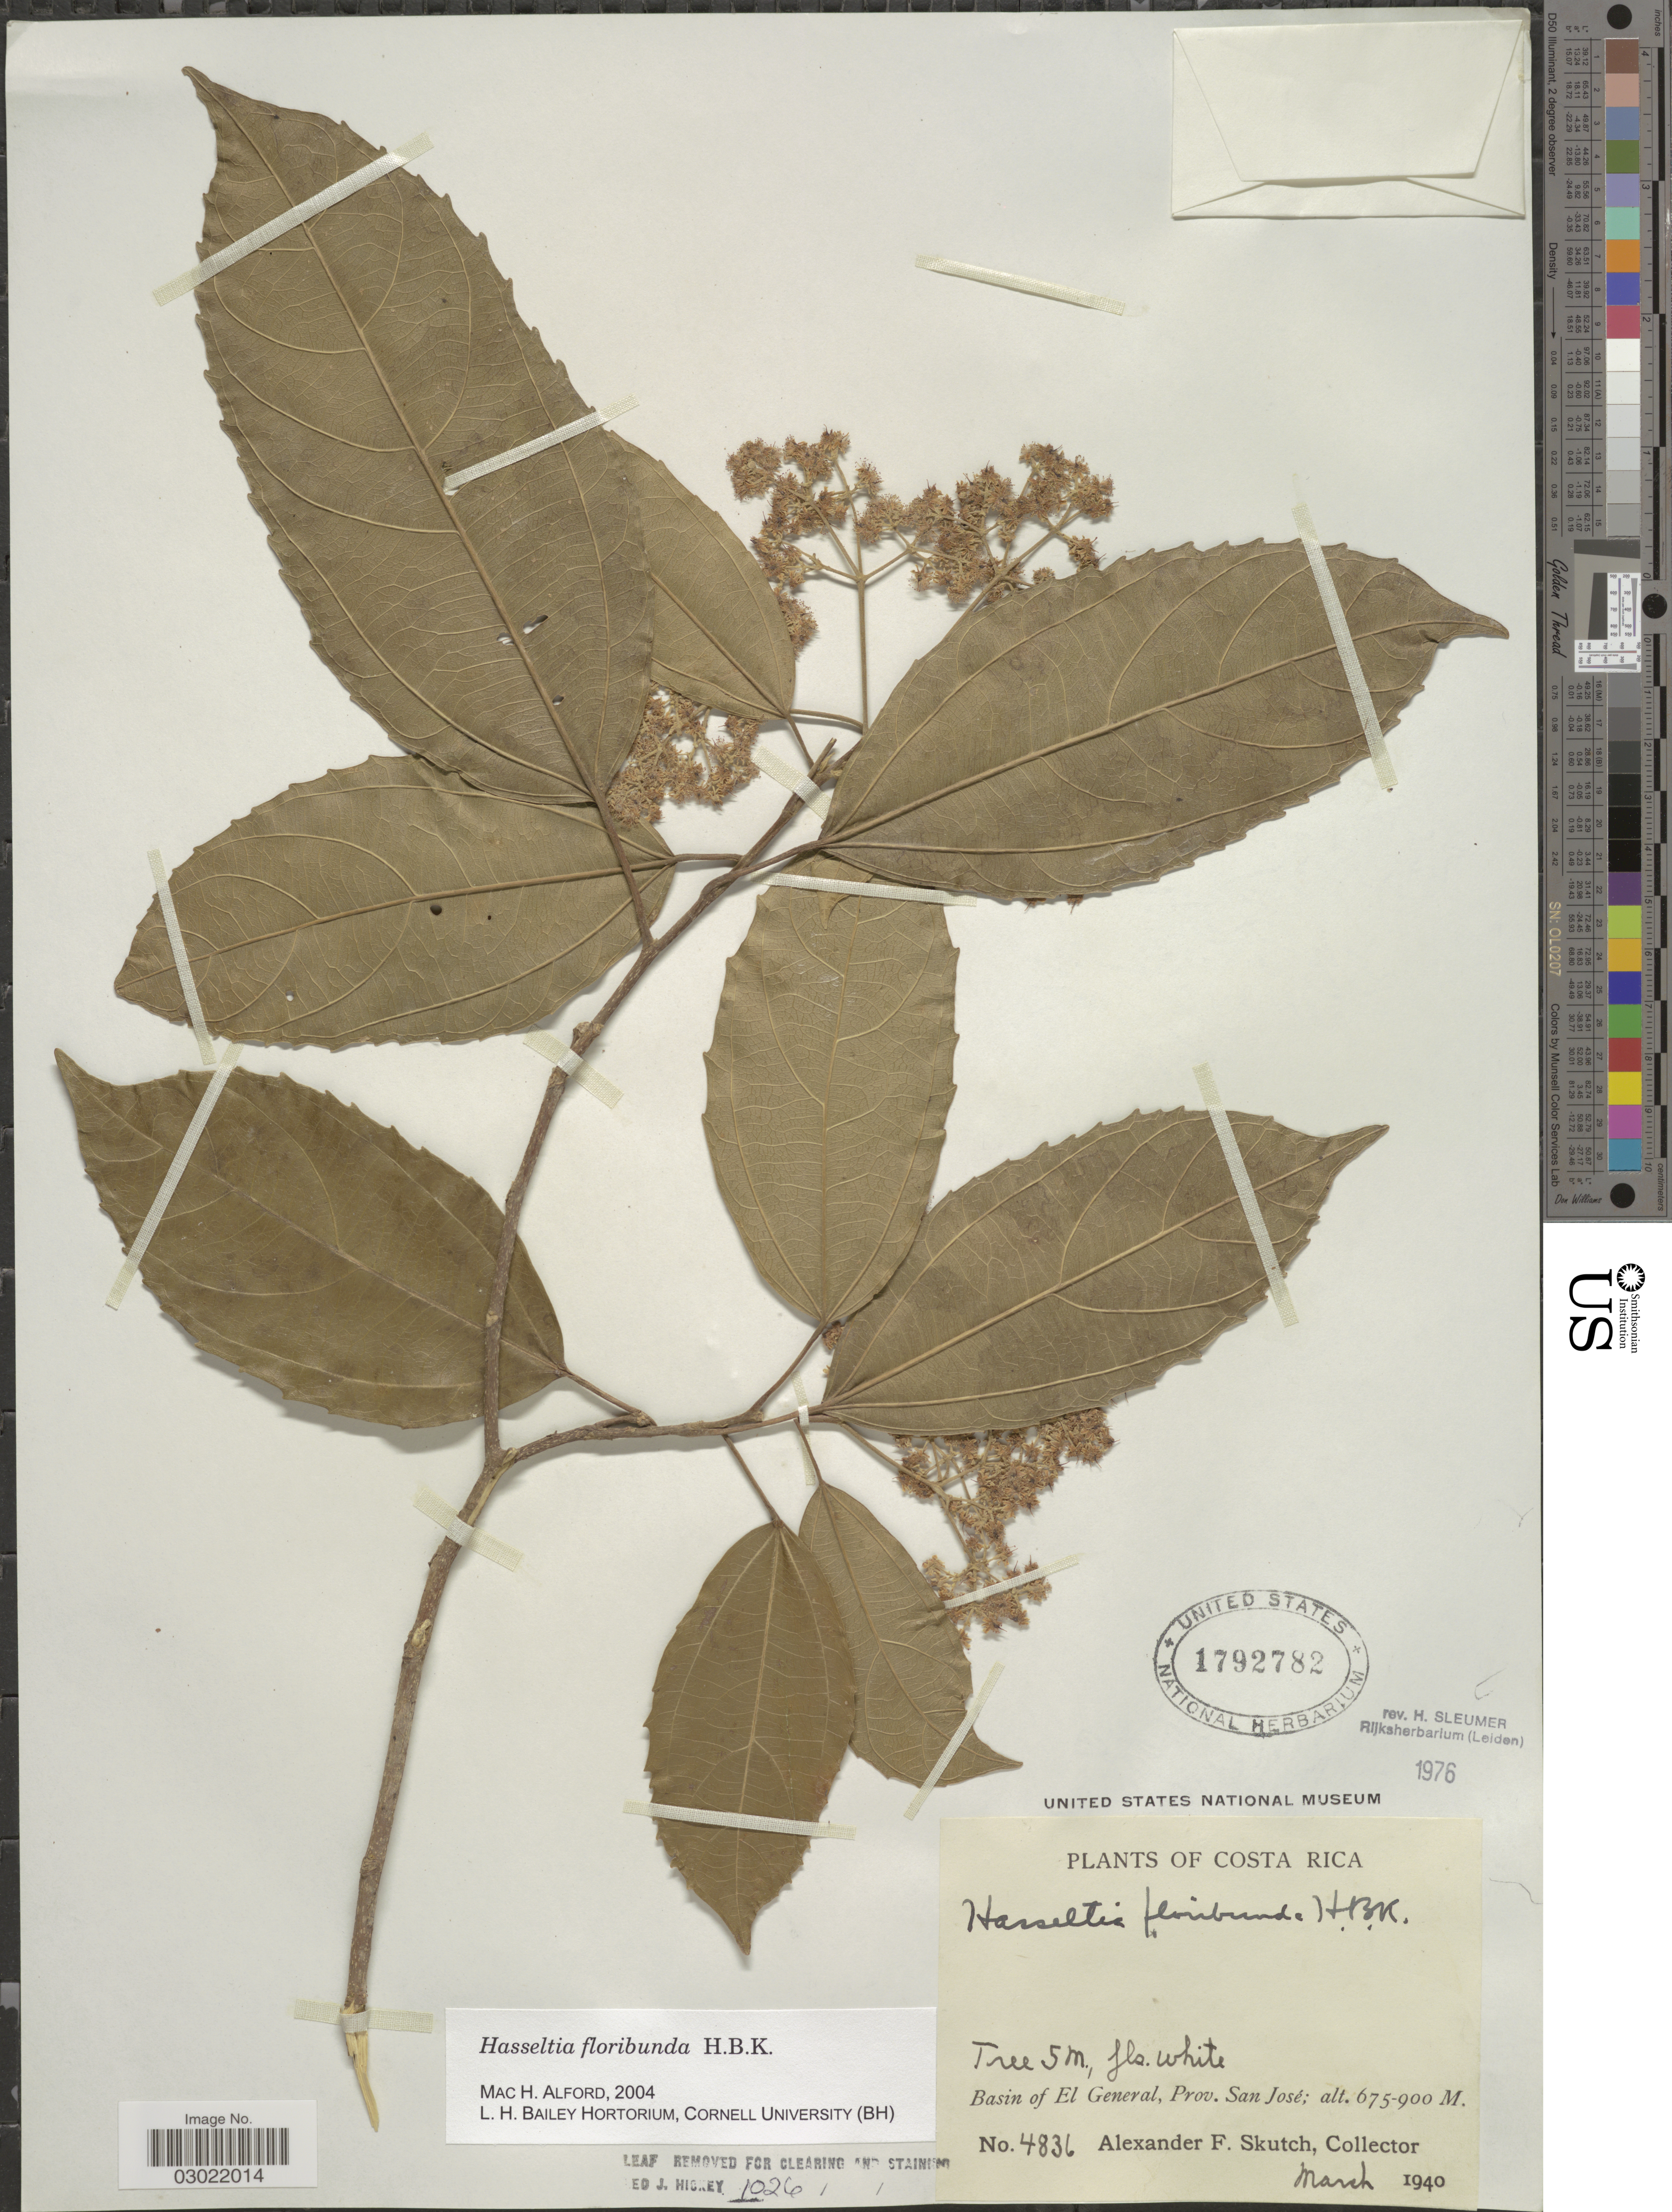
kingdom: Plantae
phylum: Tracheophyta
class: Magnoliopsida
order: Malpighiales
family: Salicaceae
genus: Hasseltia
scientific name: Hasseltia floribunda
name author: Kunth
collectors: A. F. Skutch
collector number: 4836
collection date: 1940-03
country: Costa Rica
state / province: San José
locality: Basin of El General.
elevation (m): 675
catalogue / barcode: US 1792782